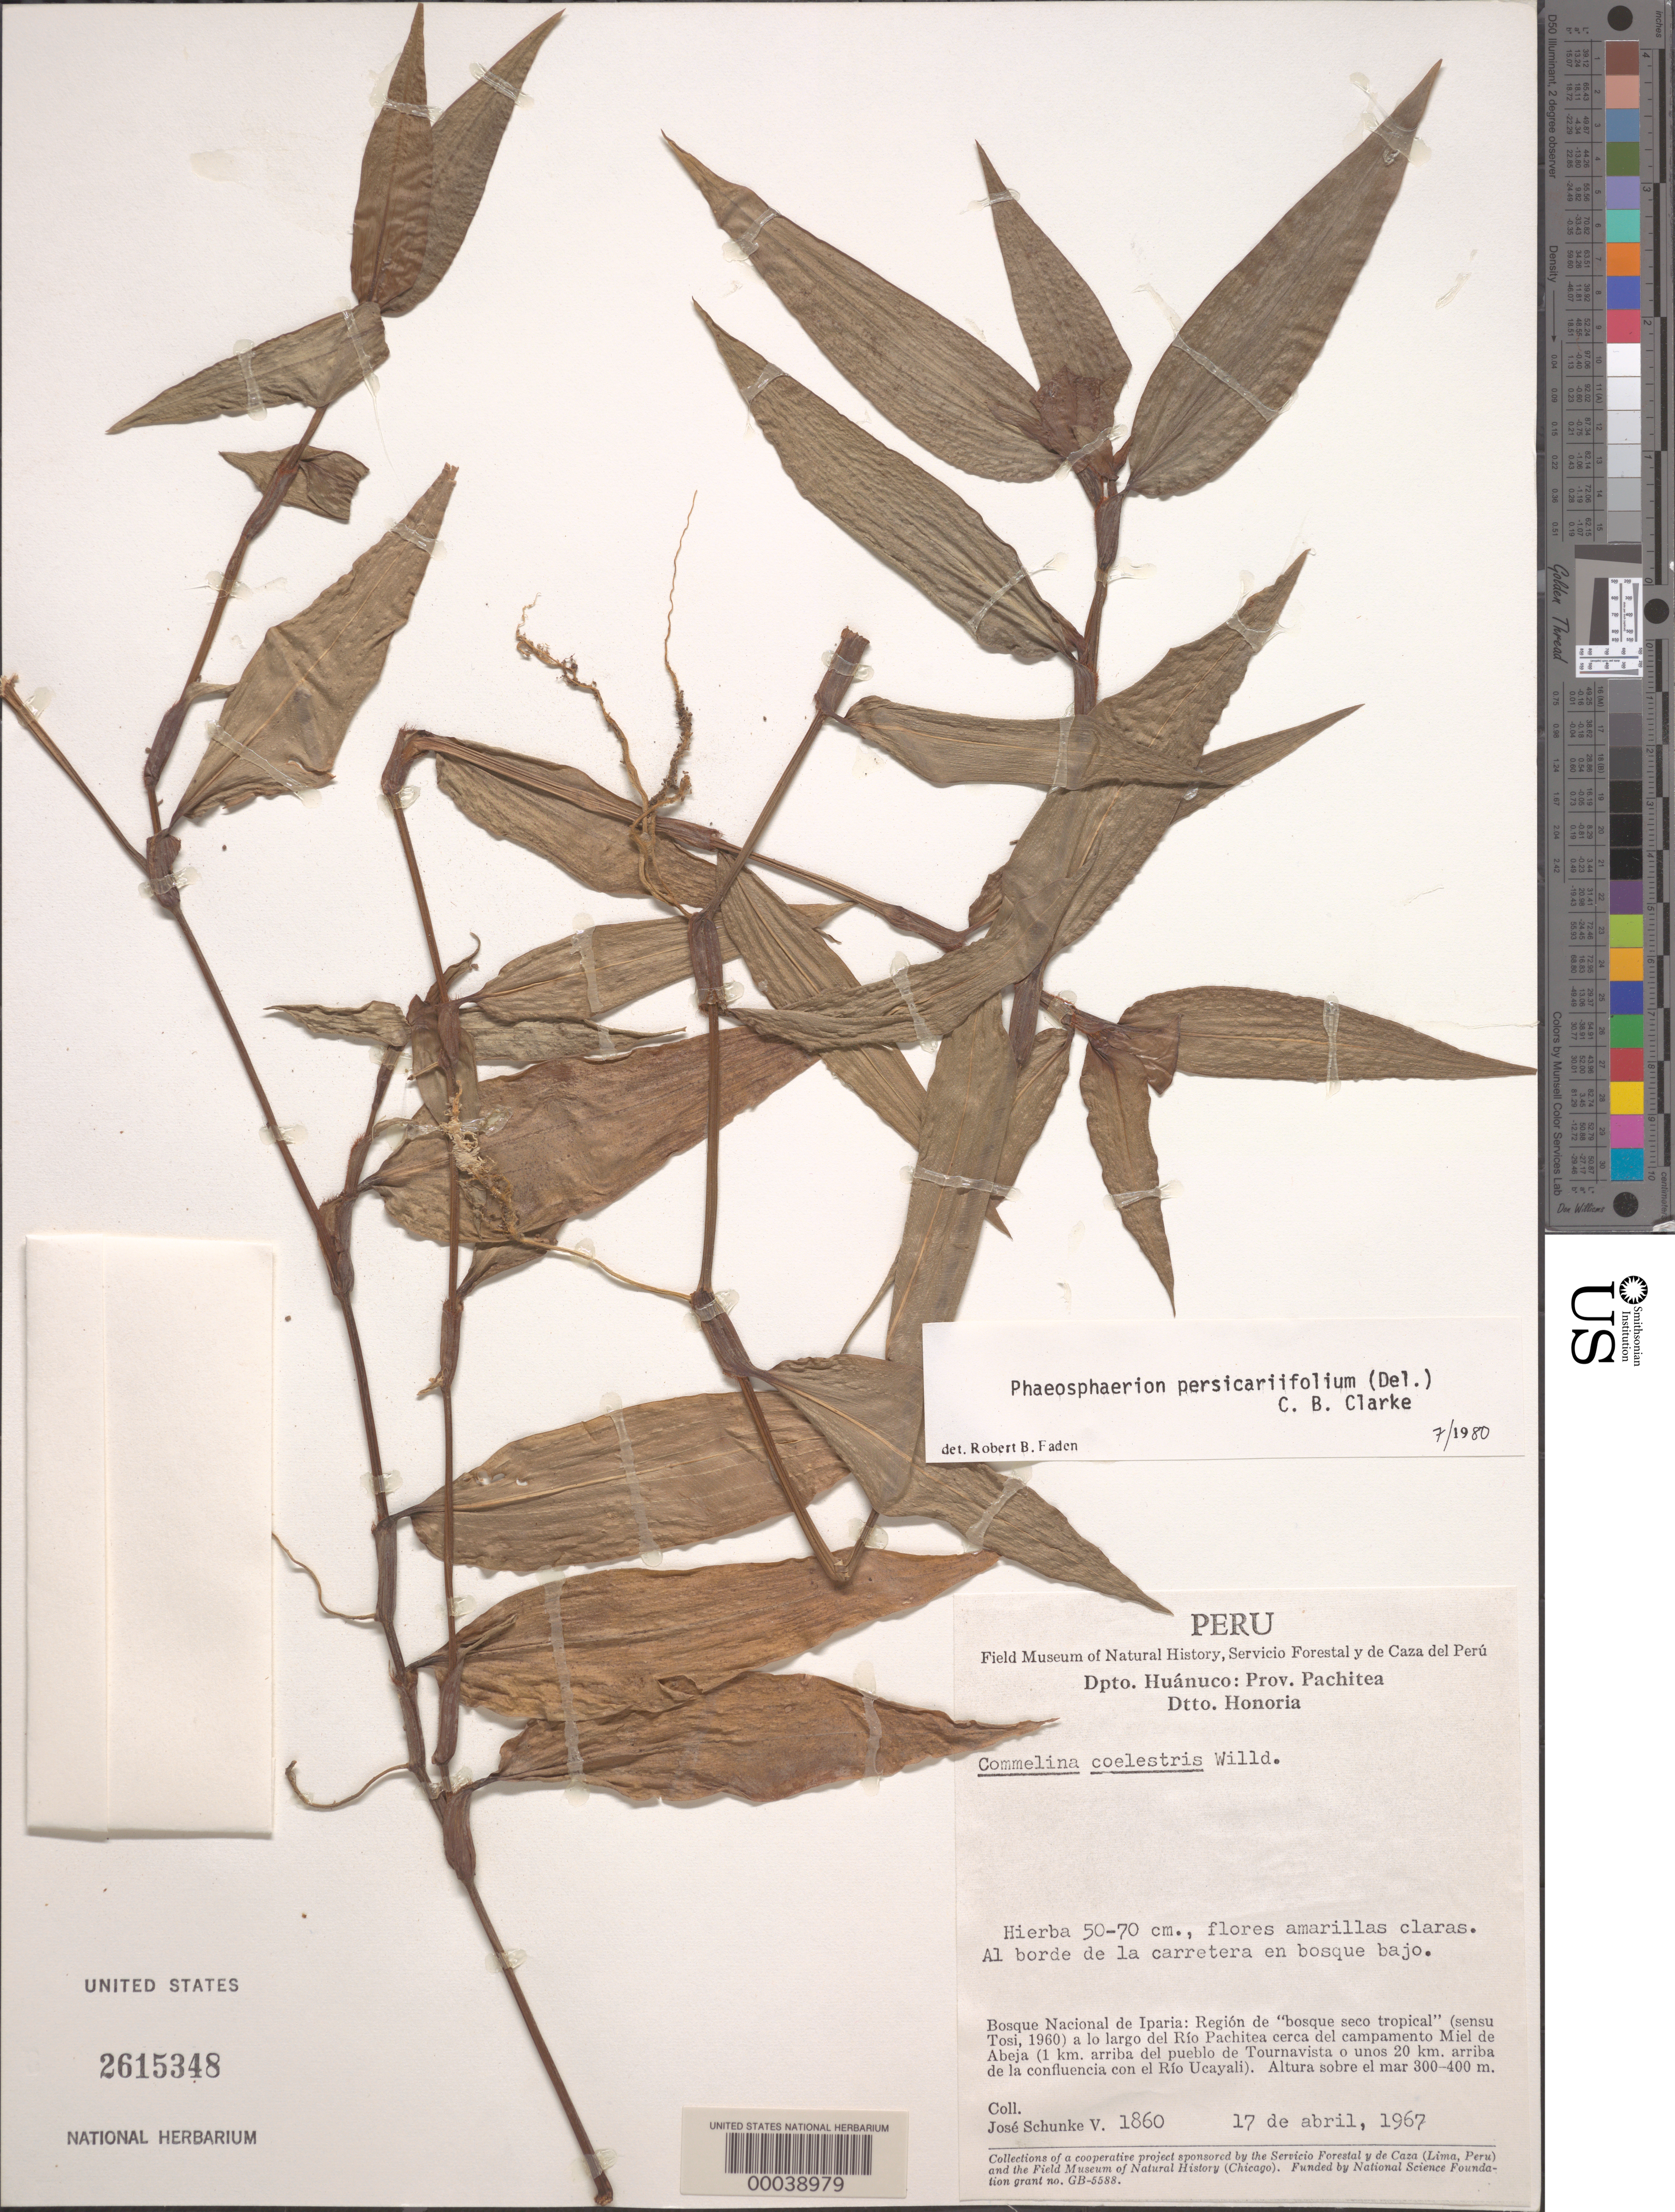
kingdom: Plantae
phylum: Tracheophyta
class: Liliopsida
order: Commelinales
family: Commelinaceae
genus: Commelina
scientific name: Commelina rufipes var. glabrata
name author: (D.R. Hunt) Faden & D.R. Hunt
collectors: J. M. Schunke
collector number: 1860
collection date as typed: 17 Apr 1967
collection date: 1967-04-17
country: Peru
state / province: Huánuco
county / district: Pachitea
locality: Dtto. Honoria: Bosque Nacional de Iparia: ... along Río Pachitea about Miel de Abeja camp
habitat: On the edge of the highway in short woods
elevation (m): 300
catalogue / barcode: US 2615348